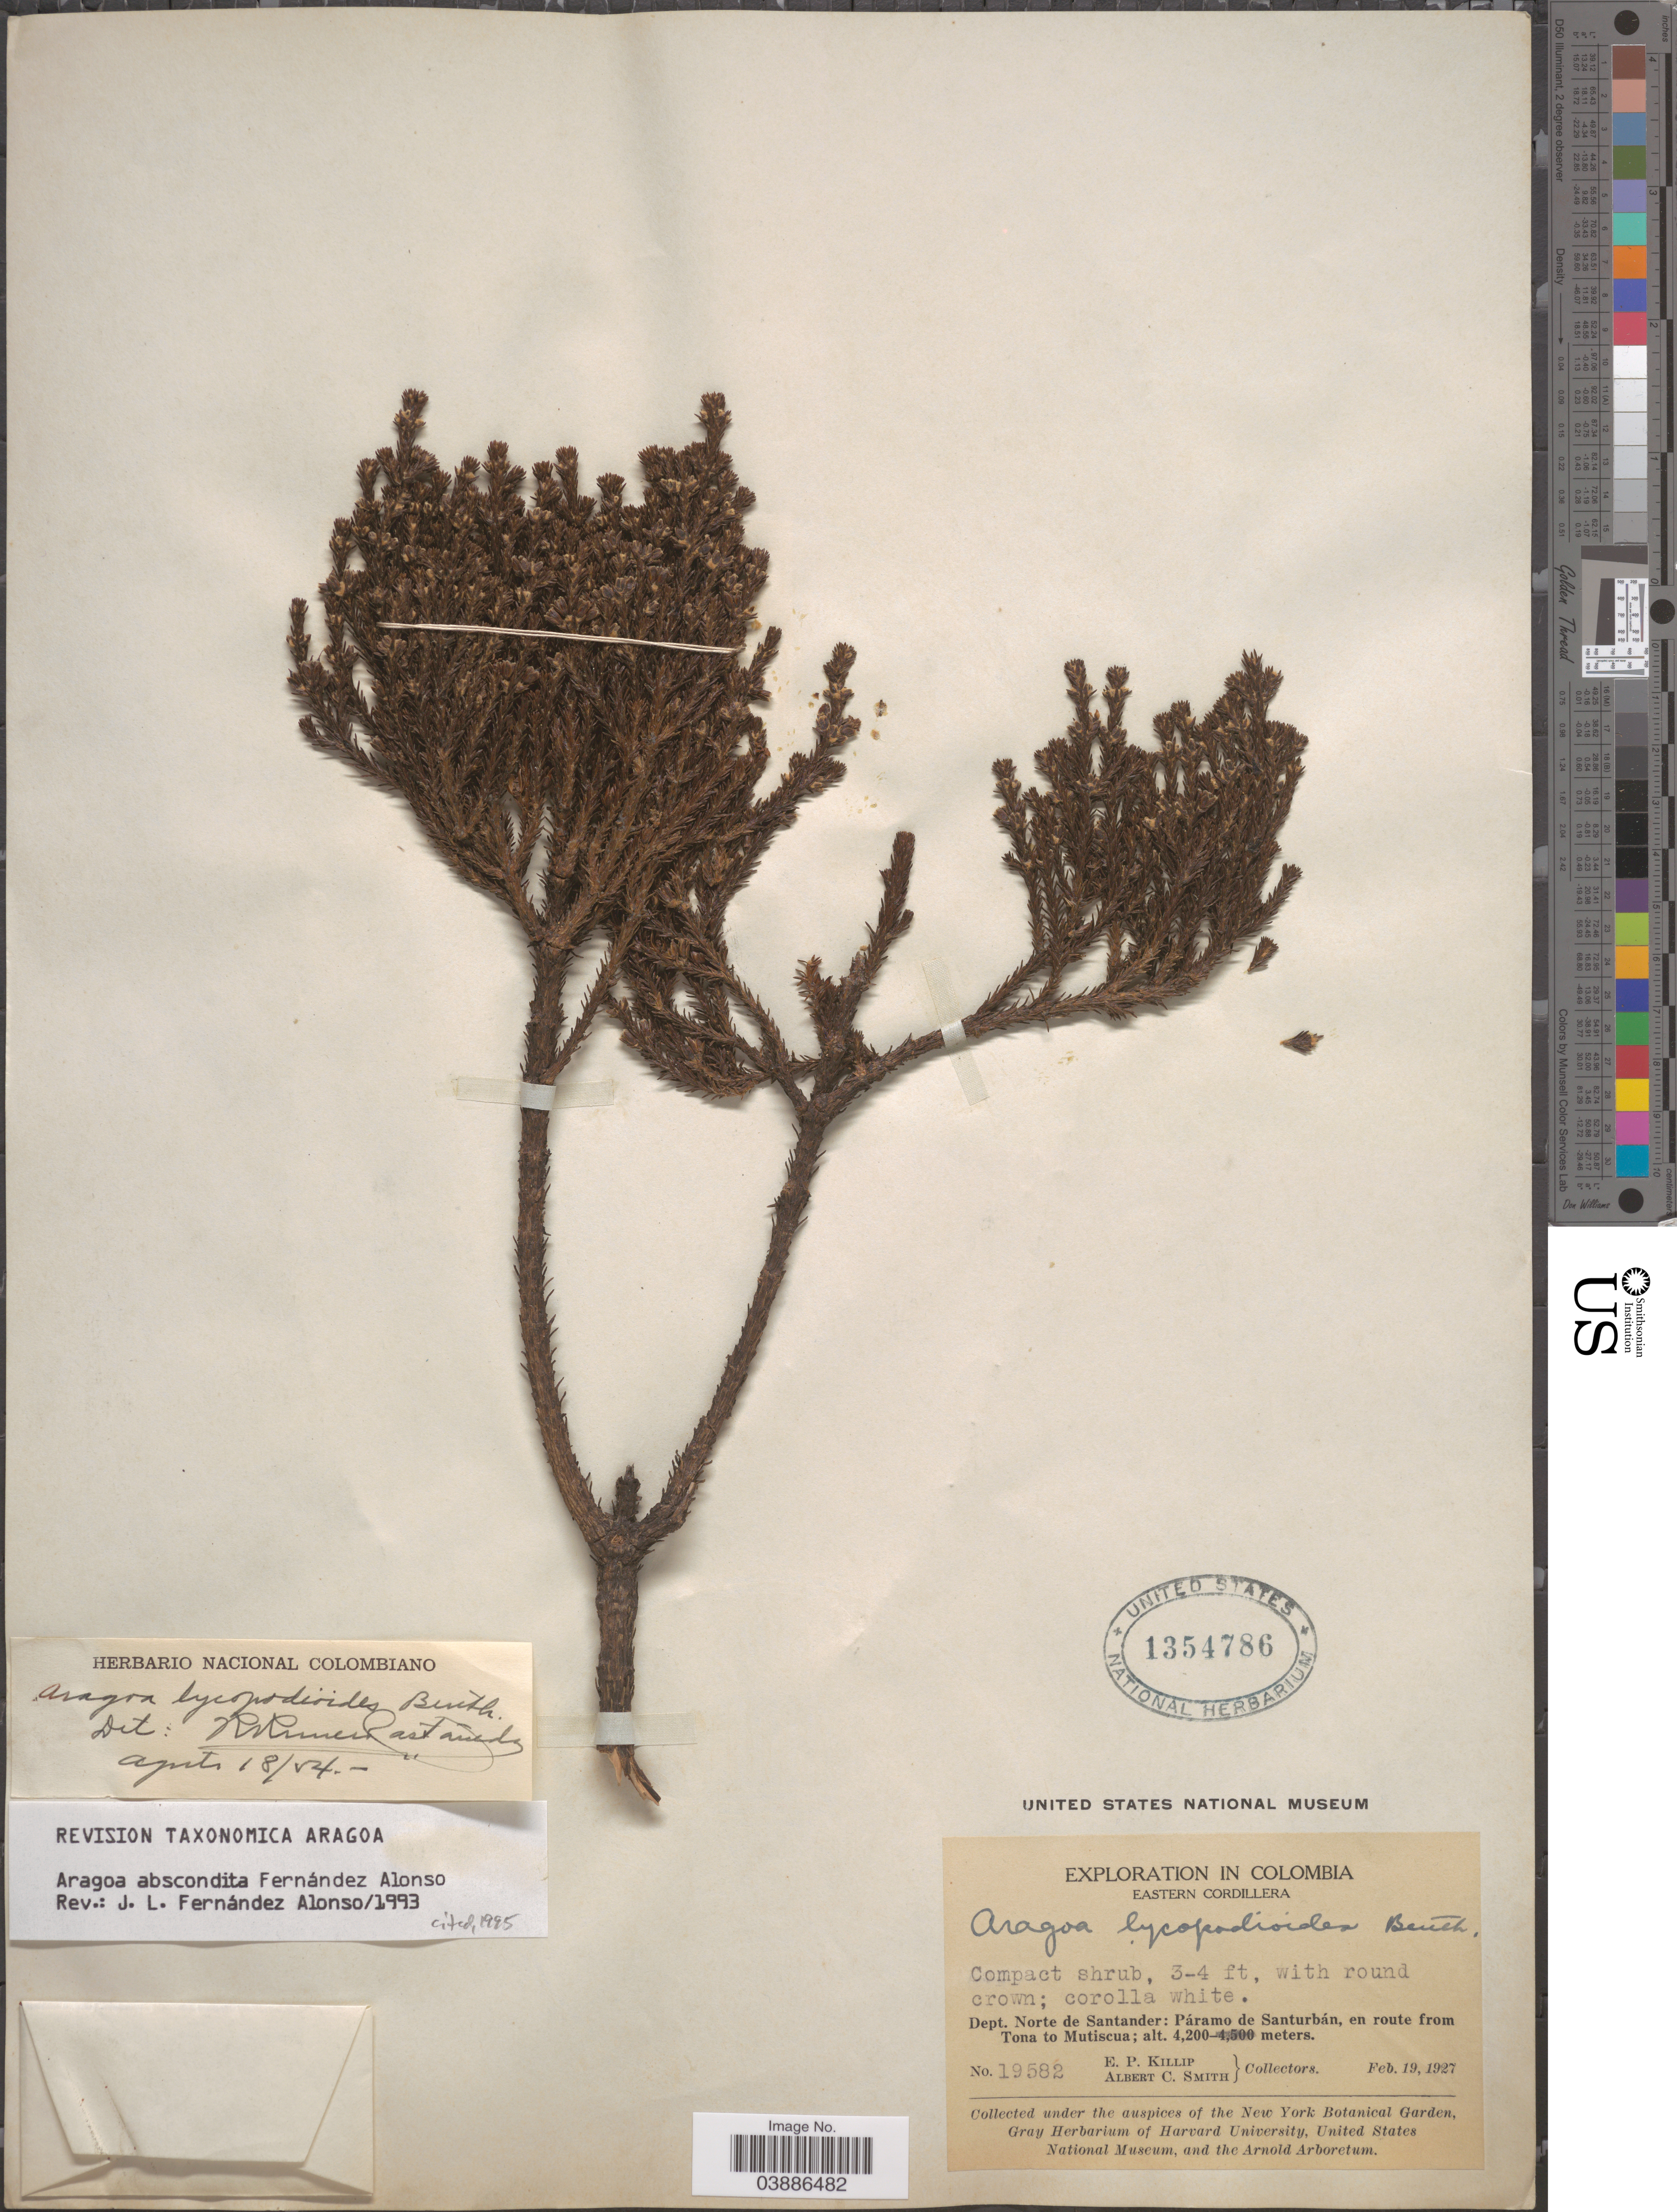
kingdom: Plantae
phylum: Tracheophyta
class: Magnoliopsida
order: Lamiales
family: Plantaginaceae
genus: Aragoa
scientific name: Aragoa abscondita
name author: Fern. Alonso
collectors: E. P. Killip & A. C. Smith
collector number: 19582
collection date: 1927-02-19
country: Colombia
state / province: Norte de Santander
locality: Eastern Cordillera. Dept. Norte de Santander: Páramo de Santurbán, en route from Tona to Mutiscua.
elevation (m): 4200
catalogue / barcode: US 1354786